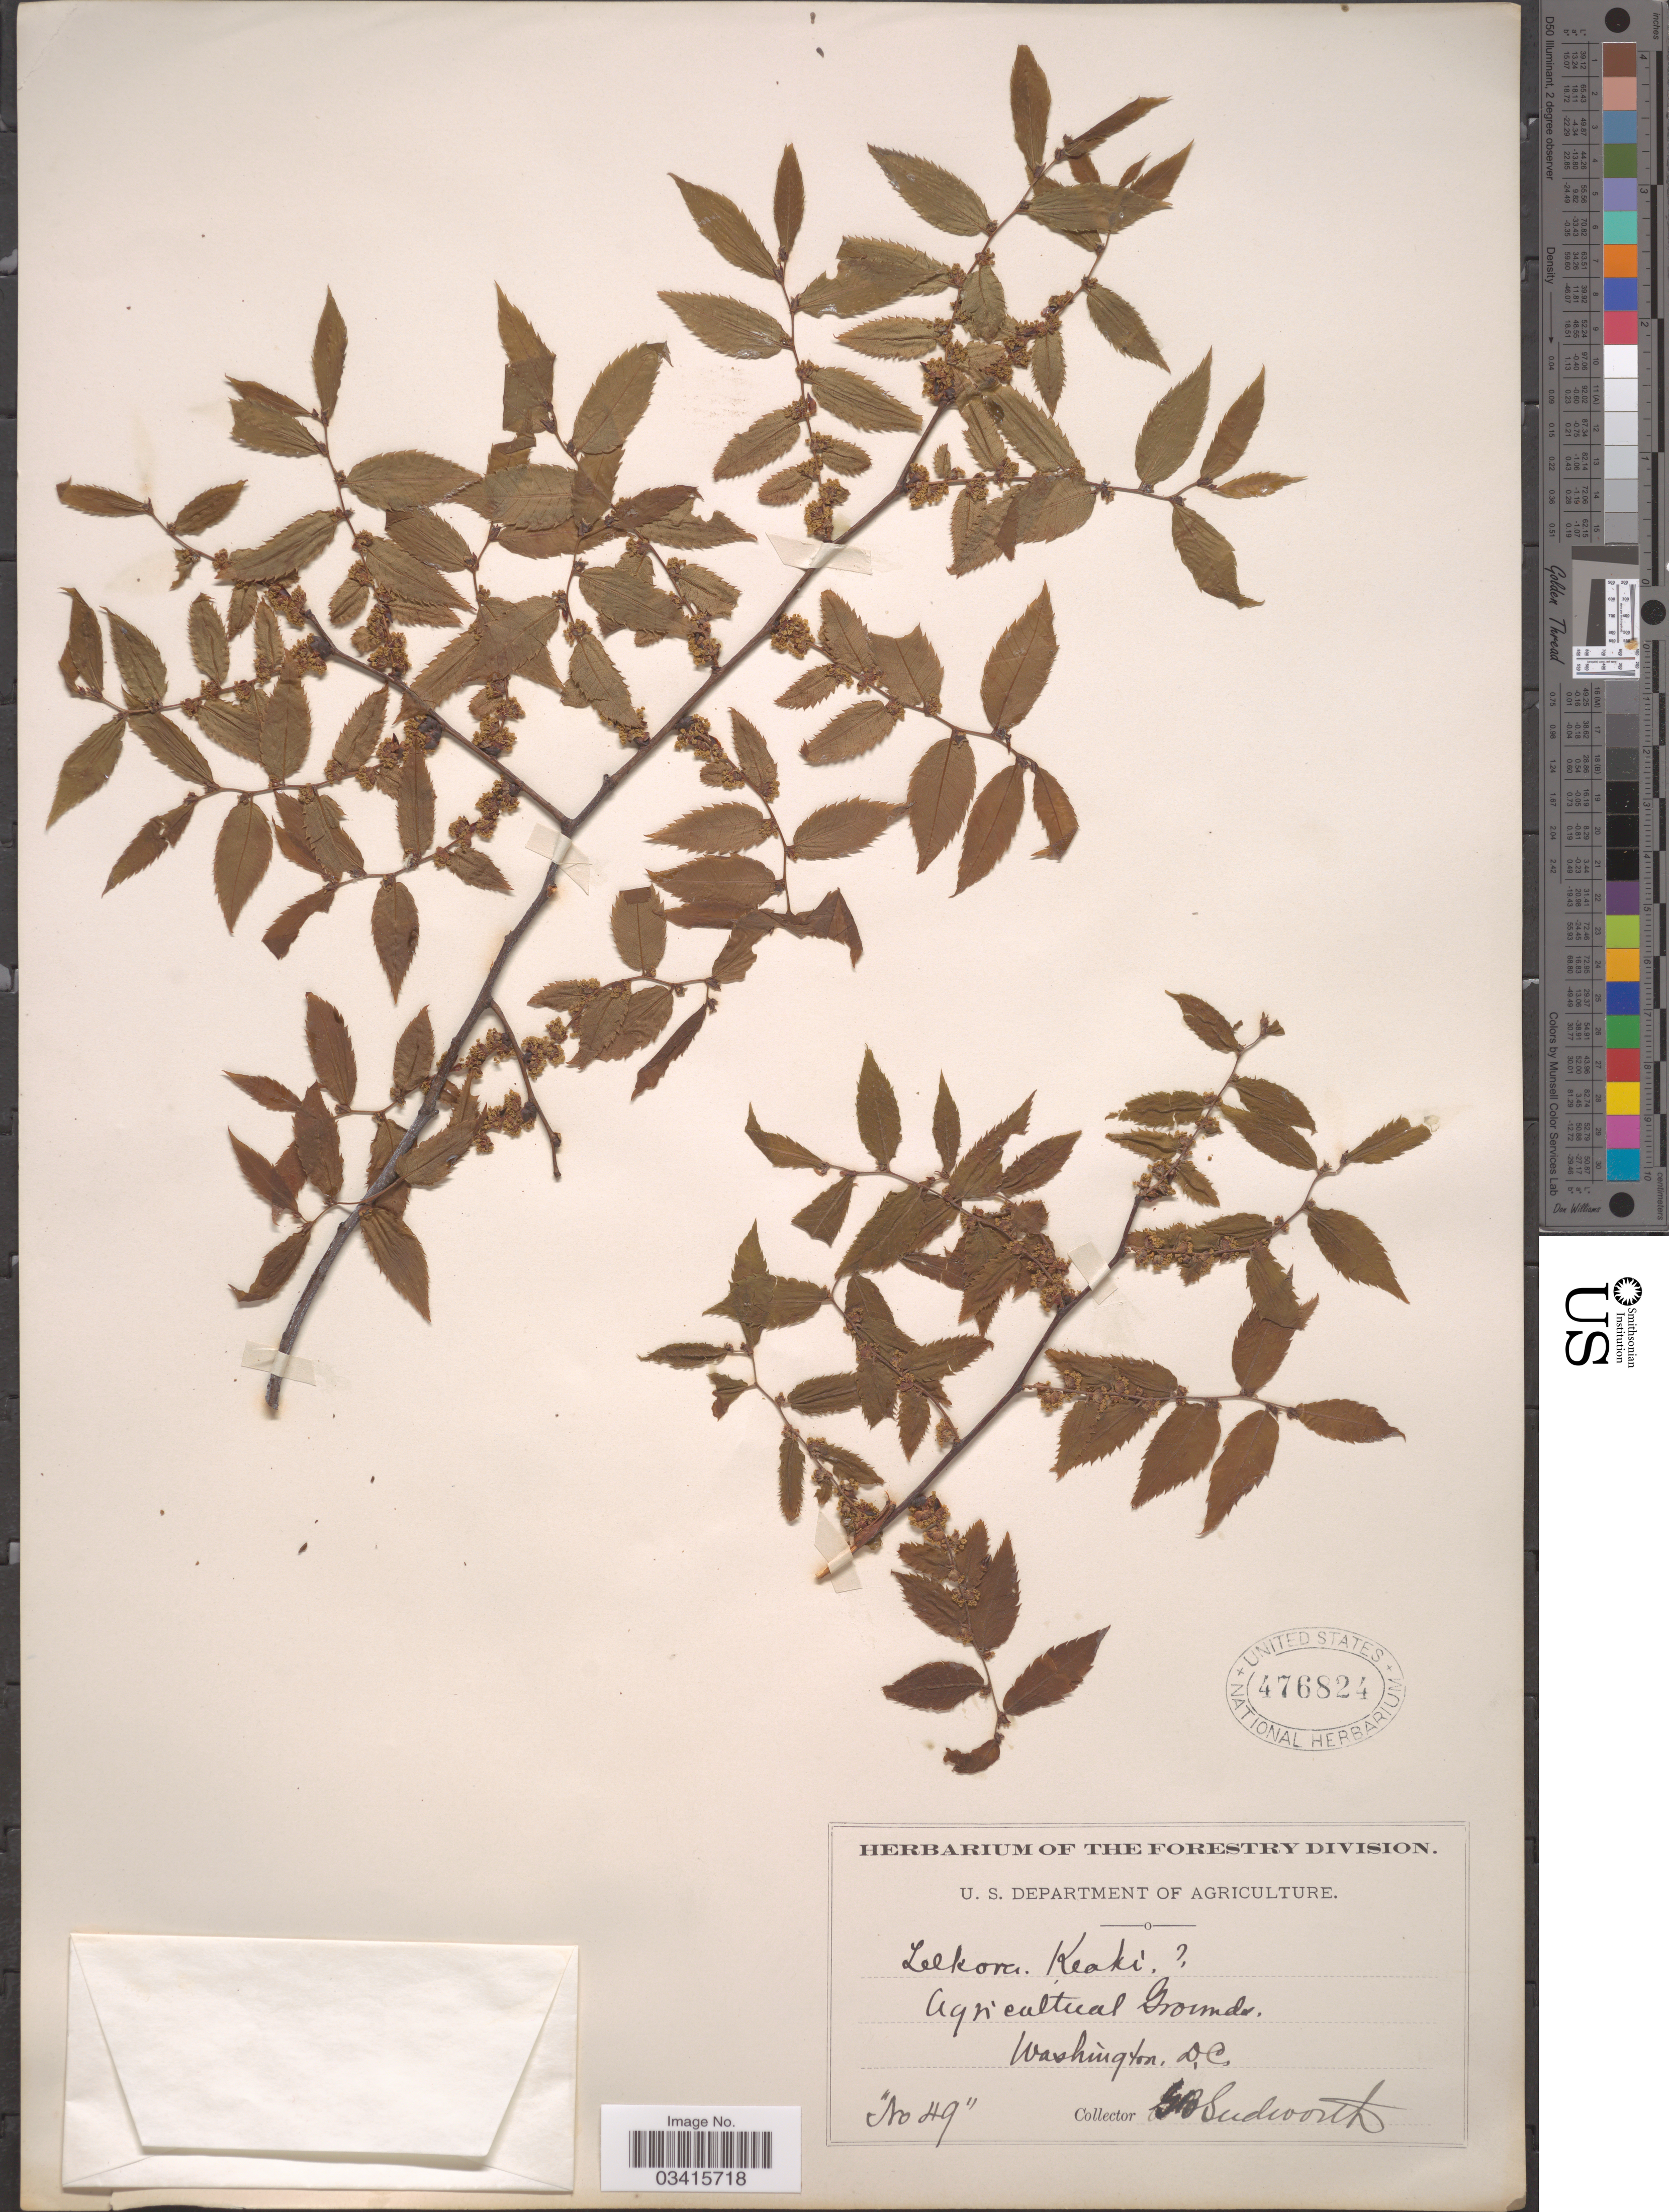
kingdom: Plantae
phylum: Tracheophyta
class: Magnoliopsida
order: Rosales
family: Ulmaceae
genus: Zelkova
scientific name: Zelkova serrata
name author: (Thunb.) Makino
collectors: G. B. Sudworth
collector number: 49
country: United States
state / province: District of Columbia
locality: Agricultural Grounds. Washington, D.C.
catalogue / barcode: US 476824